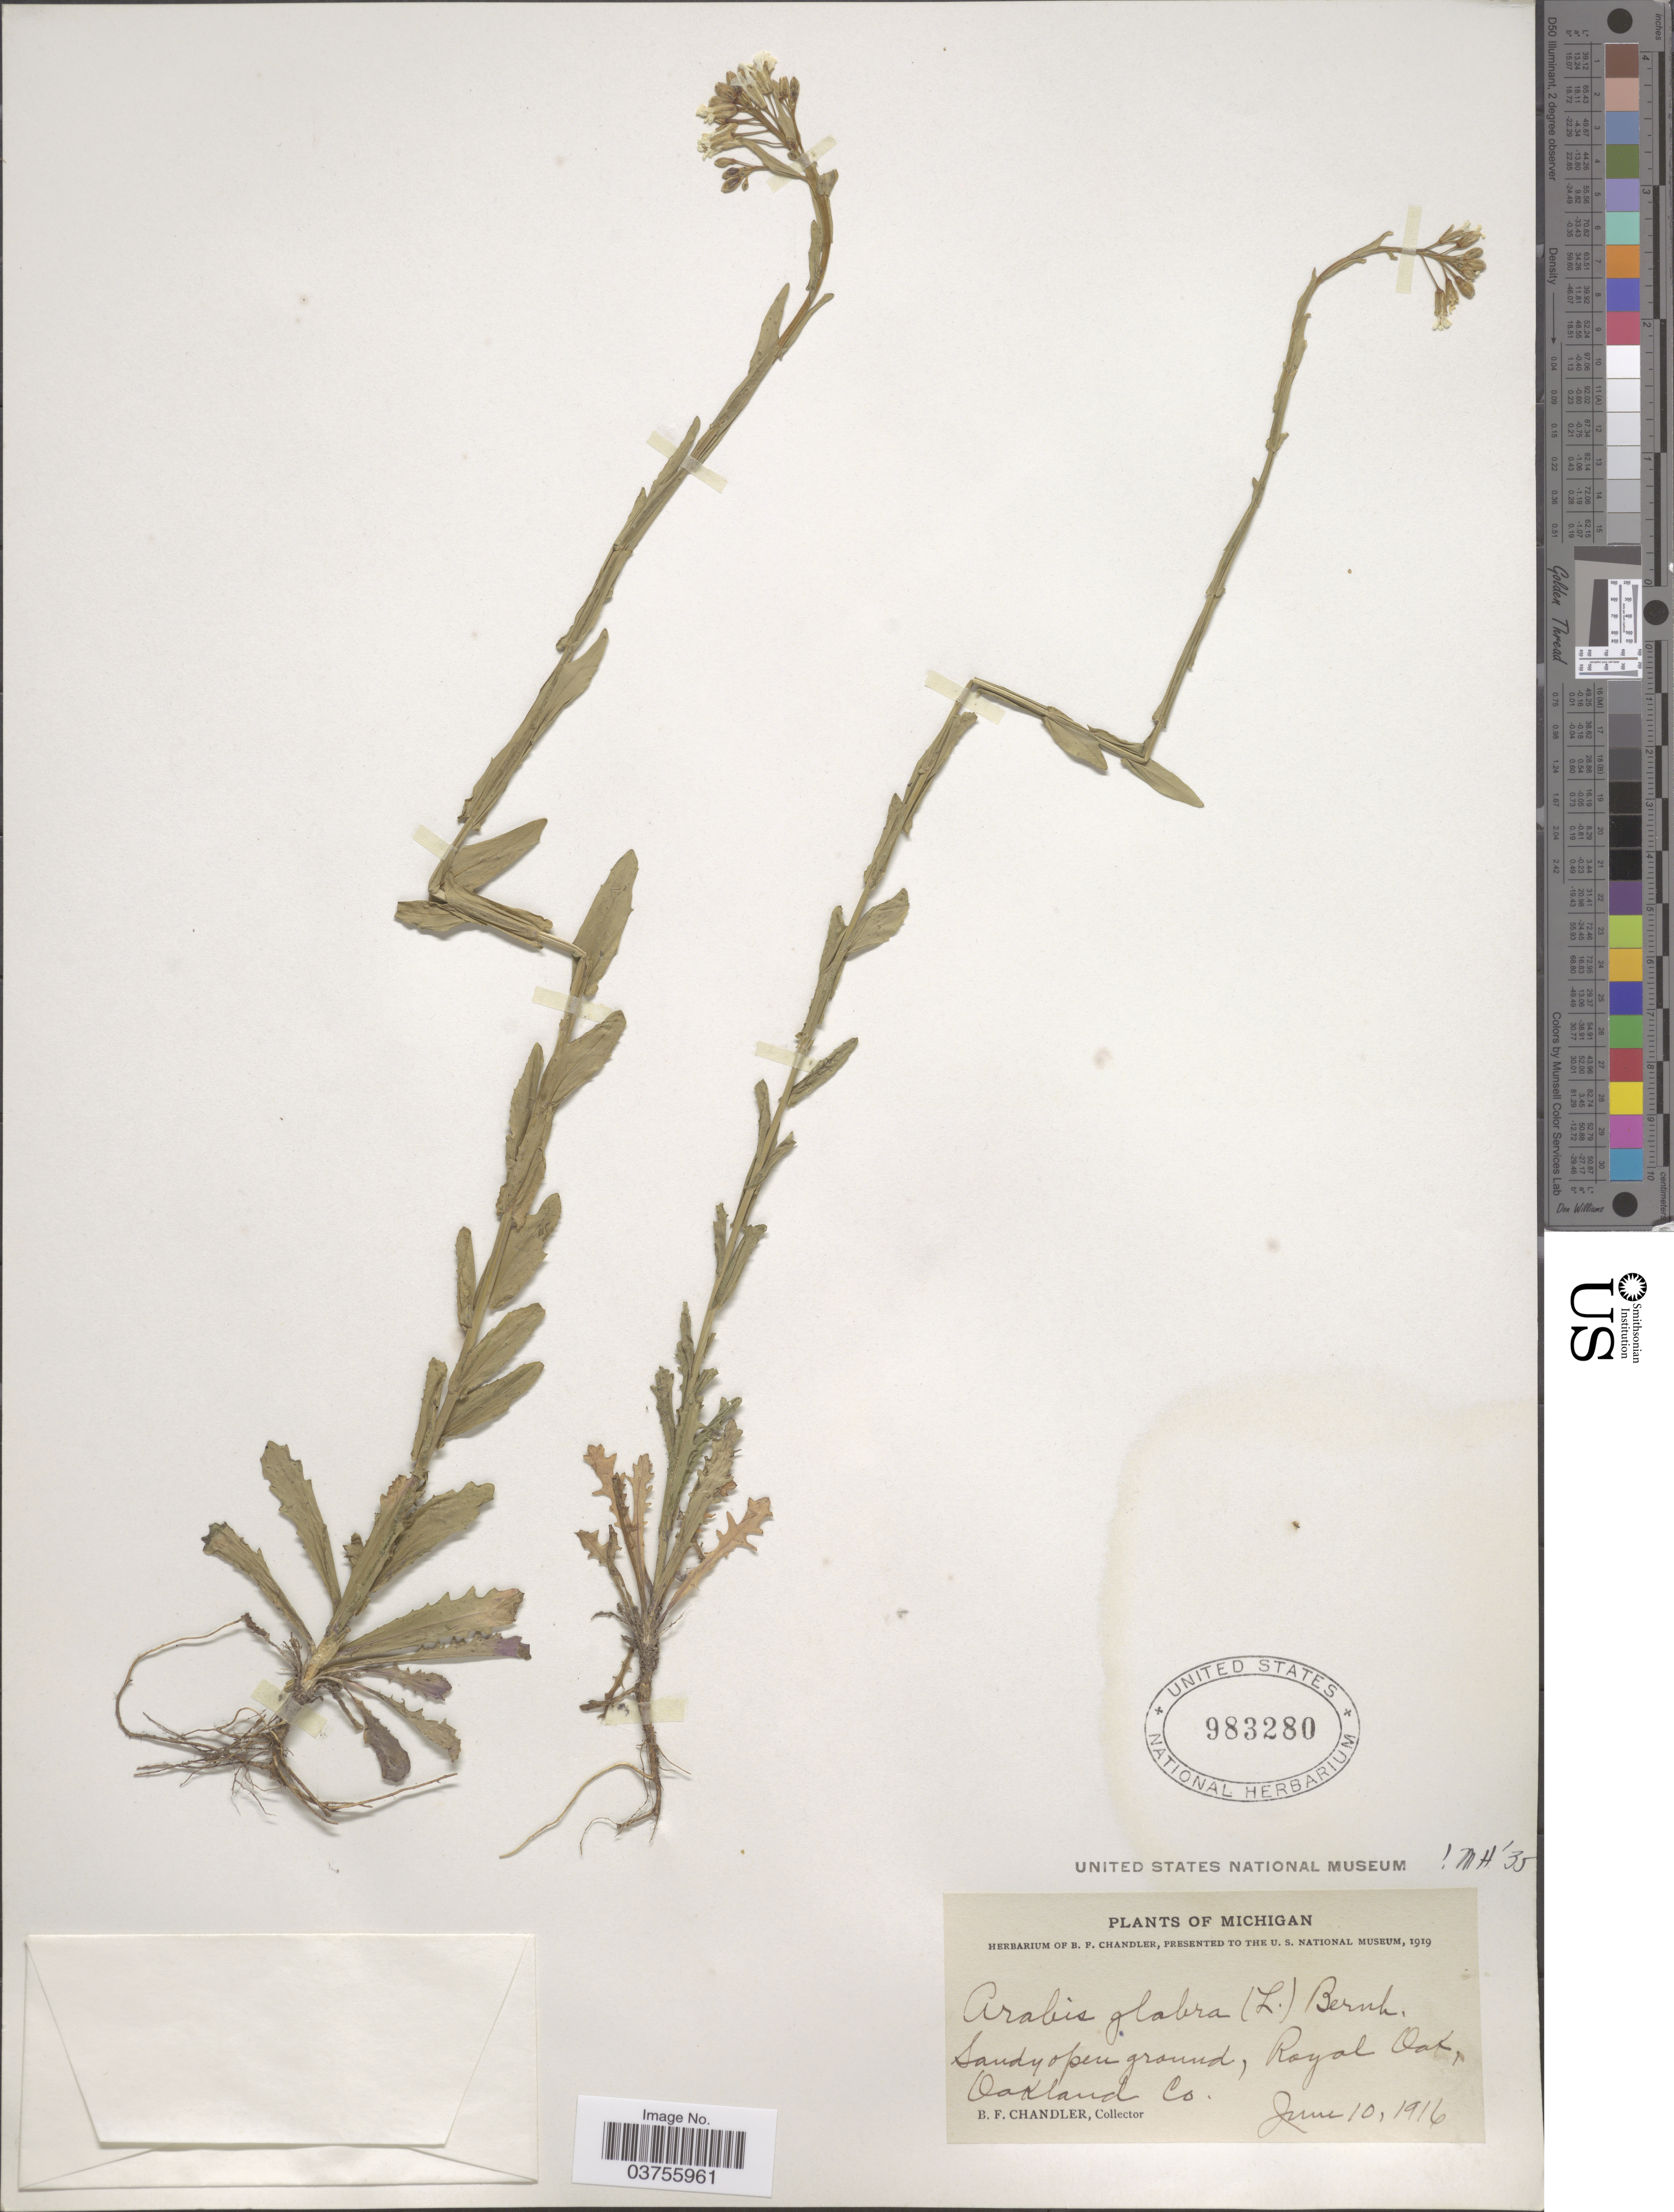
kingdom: Plantae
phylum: Tracheophyta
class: Magnoliopsida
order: Brassicales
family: Brassicaceae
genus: Turritis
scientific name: Turritis glabra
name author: L.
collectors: B. F. Chandler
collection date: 1916-06-10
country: United States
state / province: Michigan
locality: Royal Oak, Oakland Co.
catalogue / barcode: US 983280